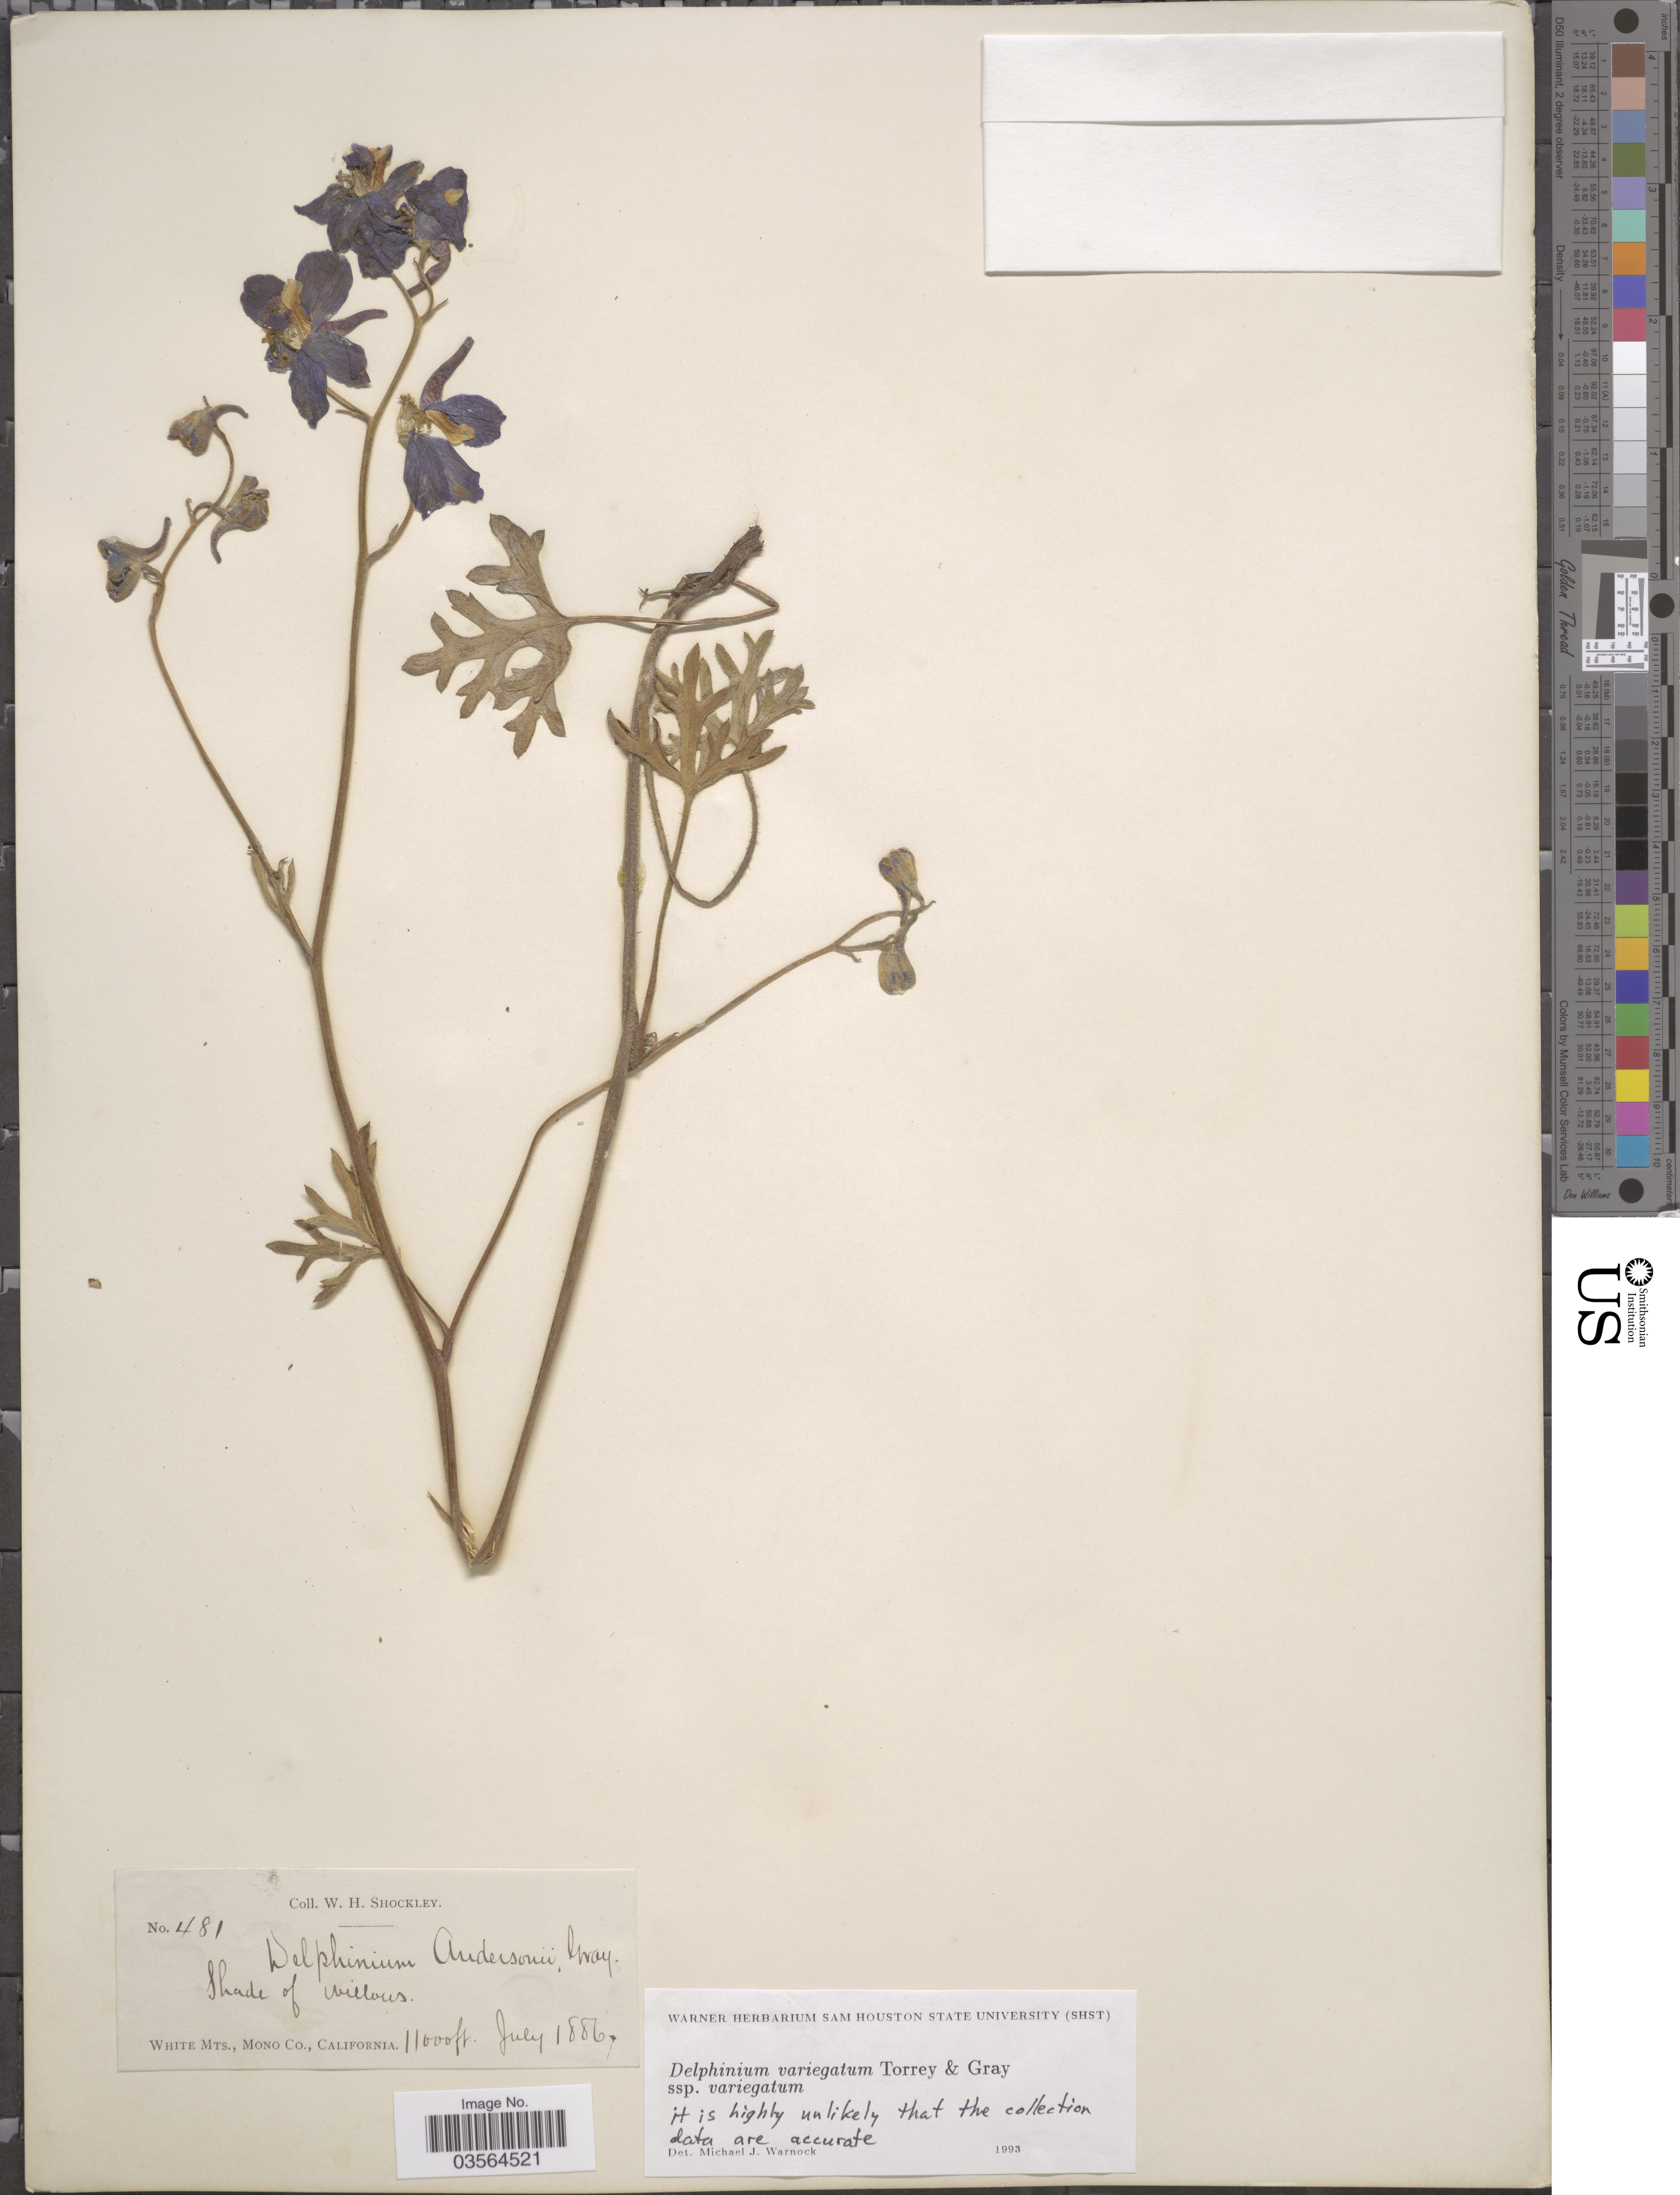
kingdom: Plantae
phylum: Tracheophyta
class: Magnoliopsida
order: Ranunculales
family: Ranunculaceae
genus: Delphinium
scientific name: Delphinium variegatum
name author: Torr. & A. Gray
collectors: W. Shockley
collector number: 481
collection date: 1886-07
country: United States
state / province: California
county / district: Mono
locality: White Mts., Mono Co.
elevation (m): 3353